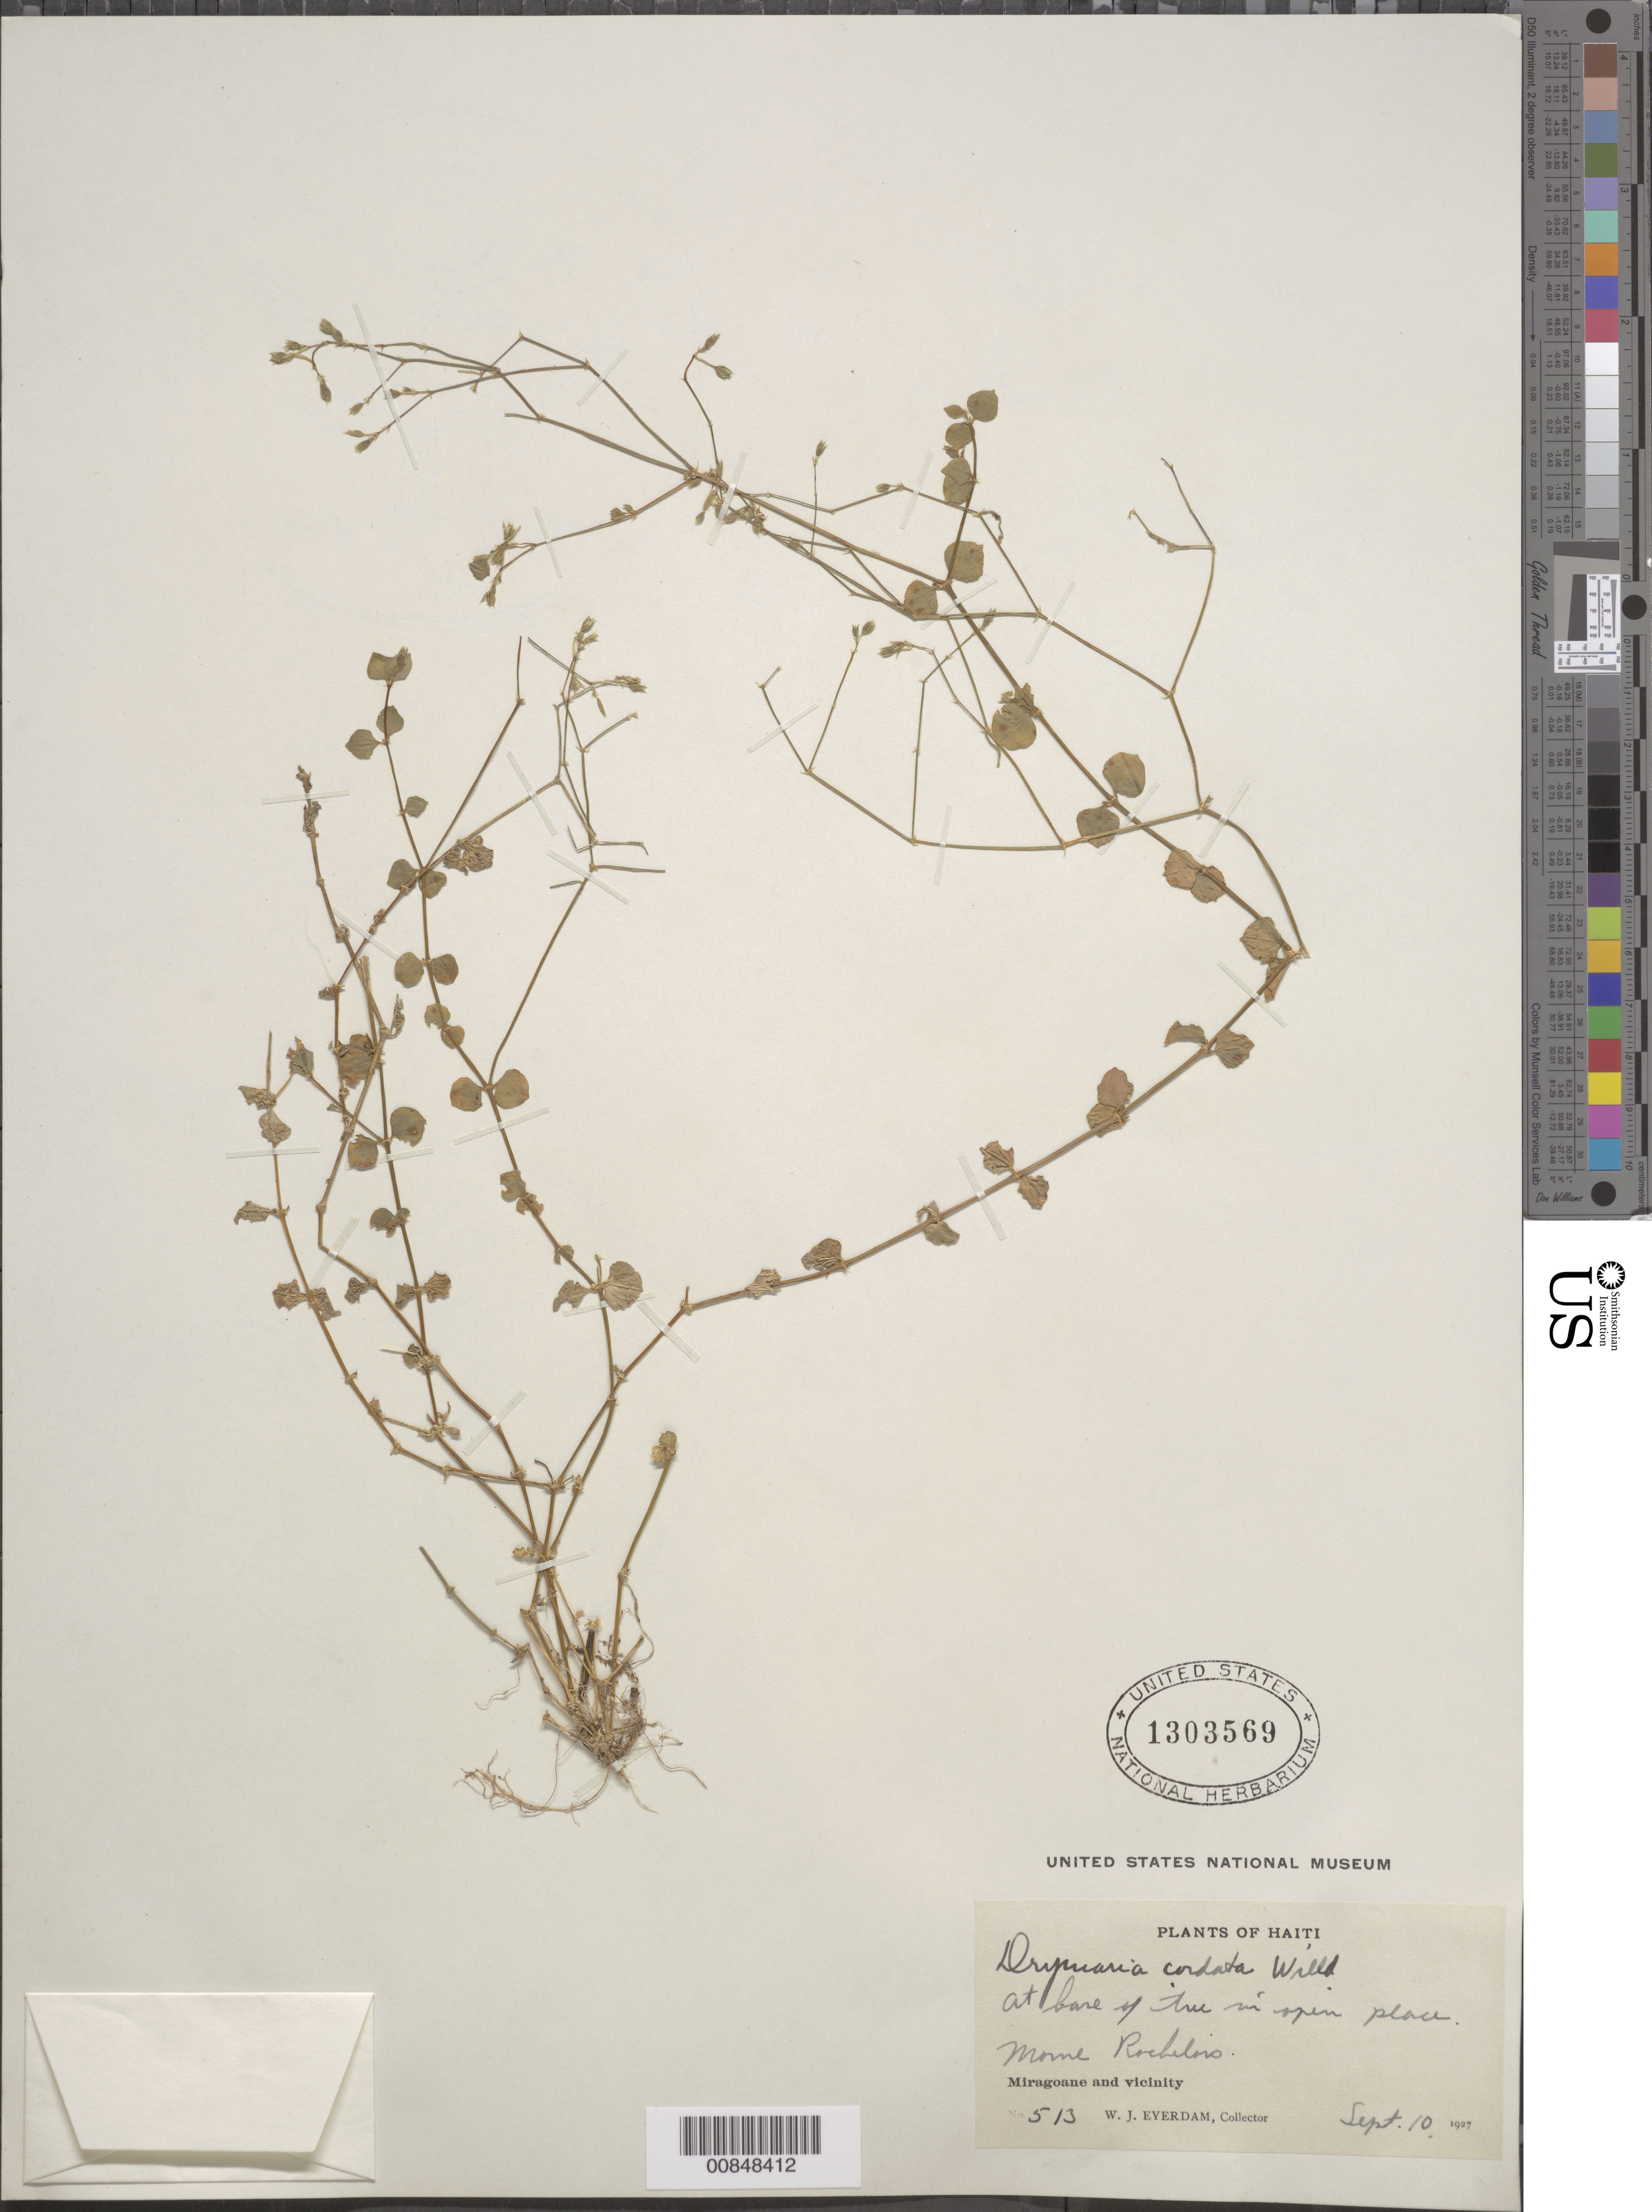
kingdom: Plantae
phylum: Tracheophyta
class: Magnoliopsida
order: Caryophyllales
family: Caryophyllaceae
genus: Drymaria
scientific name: Drymaria cordata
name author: (L.) Willd. ex Schult.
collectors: W. J. Eyerdam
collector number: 513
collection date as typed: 10 Sep 1927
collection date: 1927-09-10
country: Haiti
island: Hispaniola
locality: Miragoane and vicinity. Morne Rochelois.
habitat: At base of tree in open place.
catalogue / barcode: US 1303569